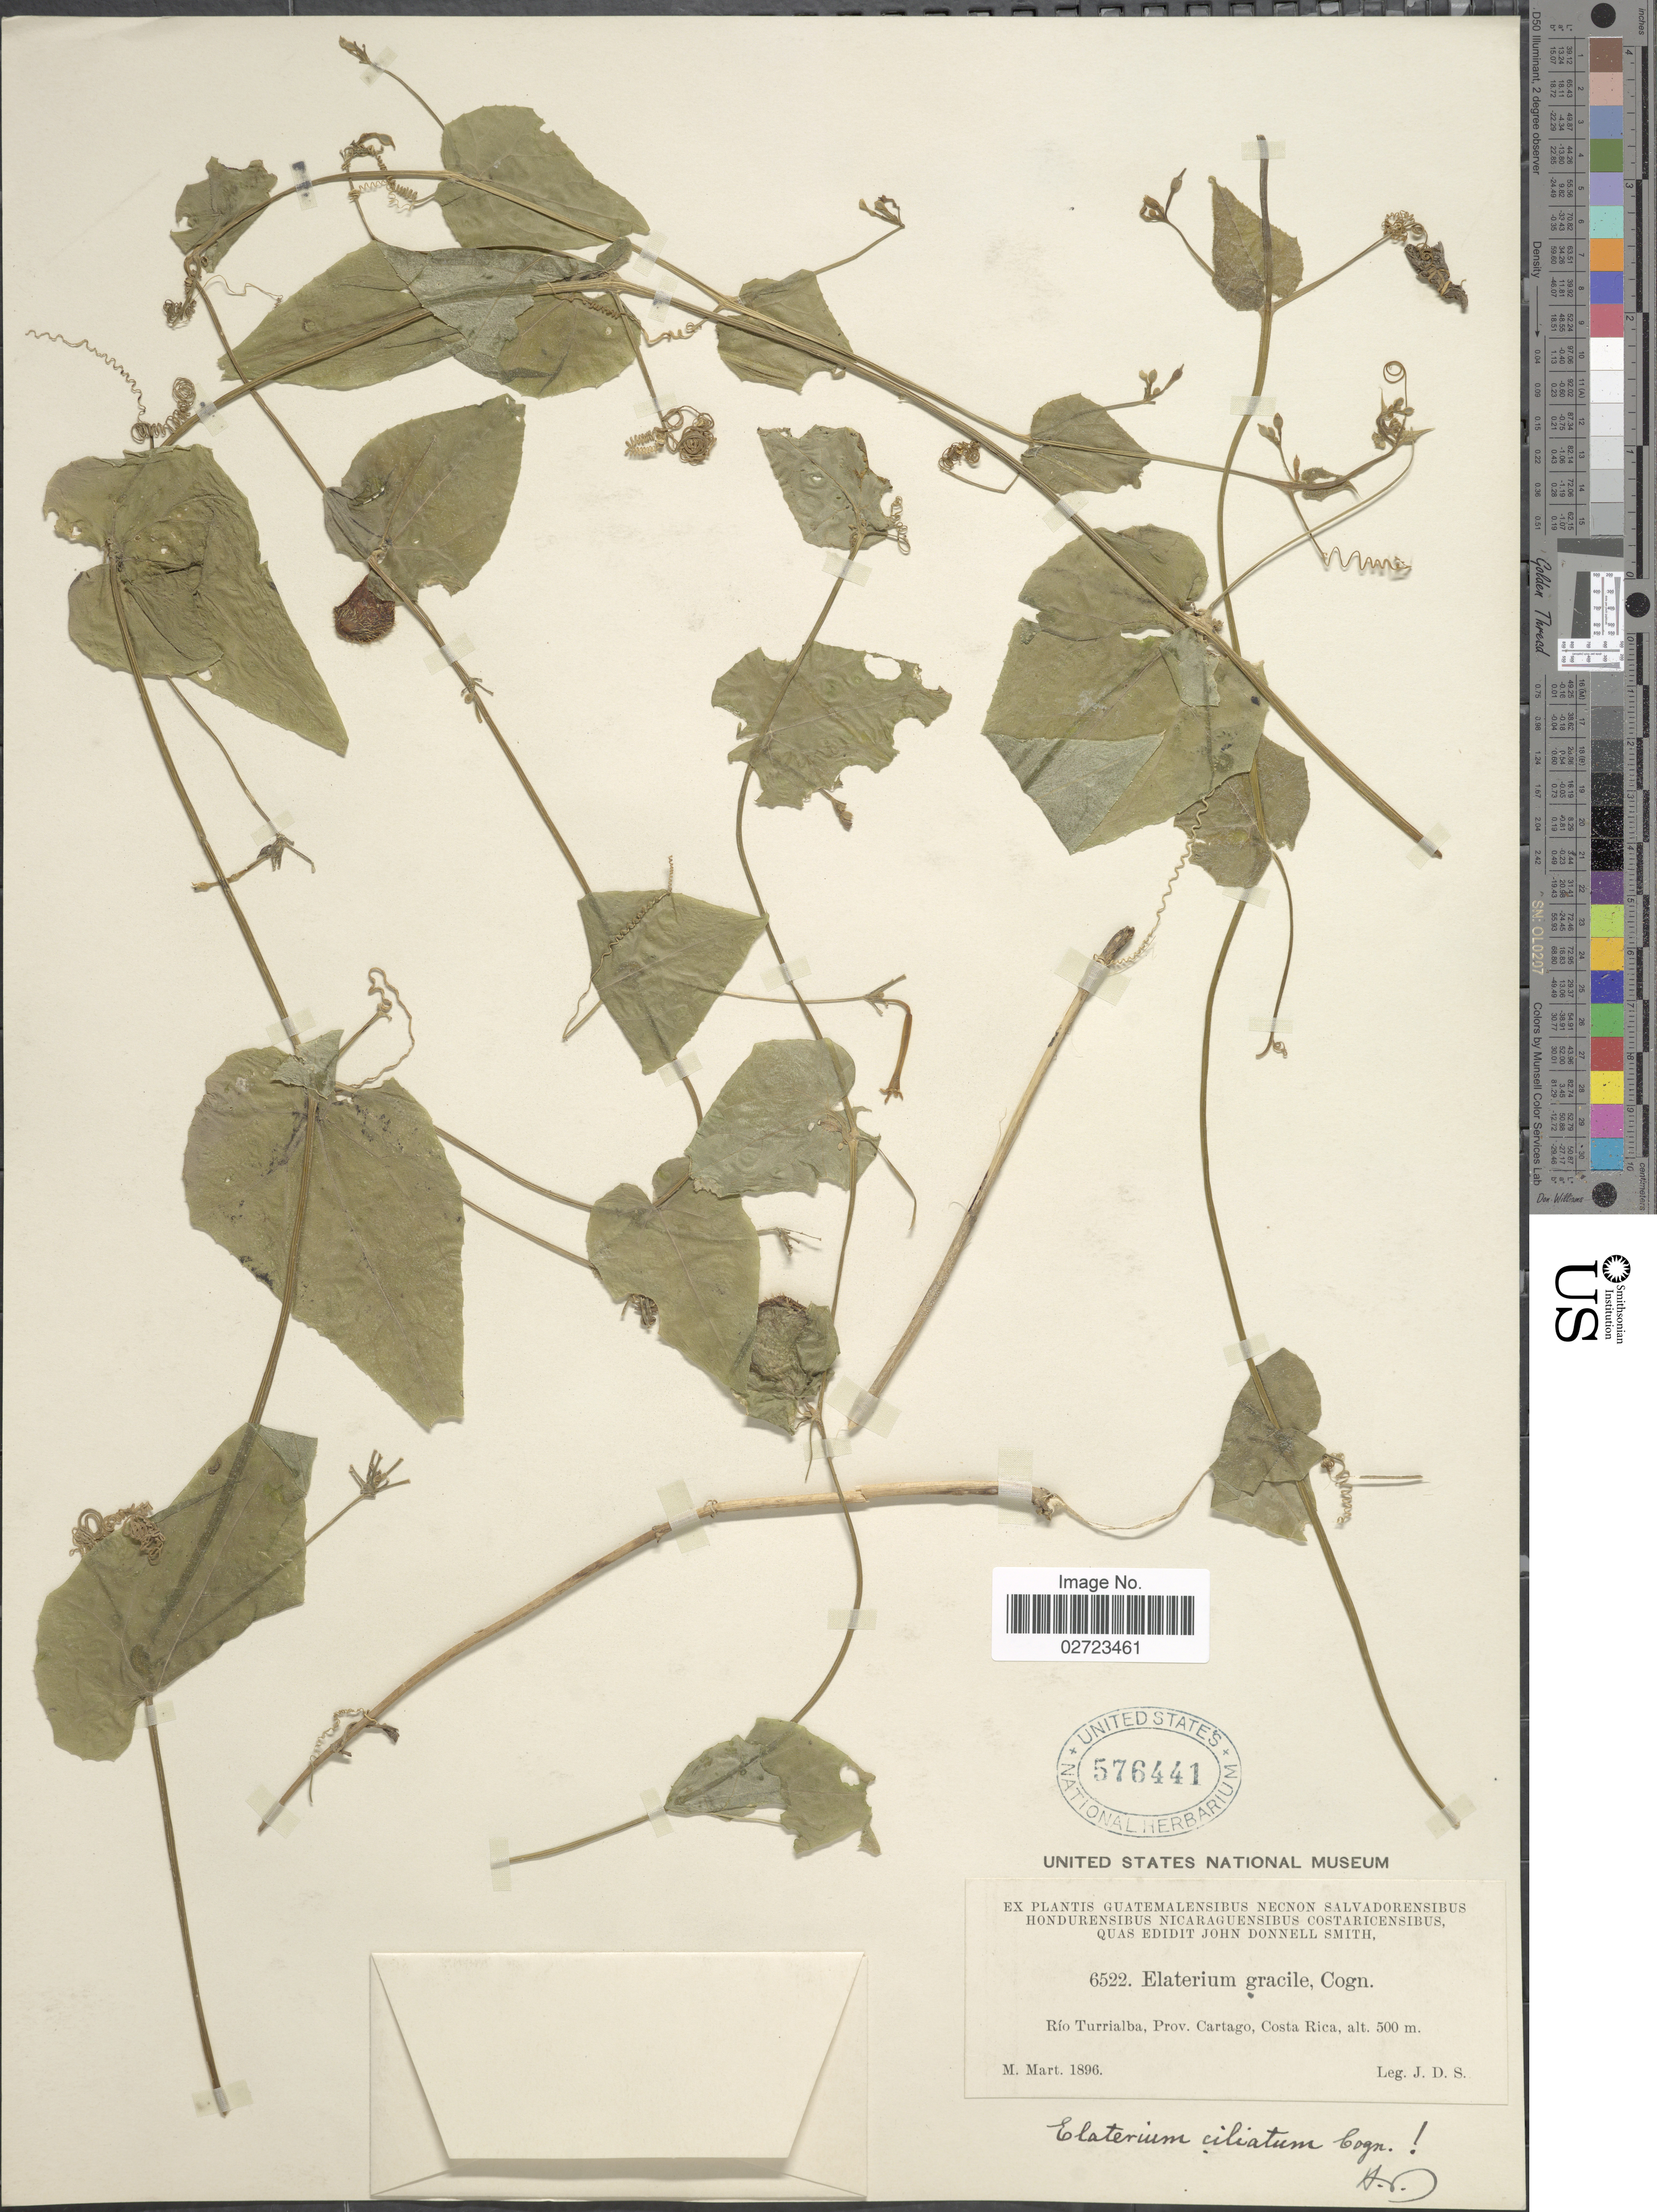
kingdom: Plantae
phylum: Tracheophyta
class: Magnoliopsida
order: Cucurbitales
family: Cucurbitaceae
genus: Cyclanthera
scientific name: Cyclanthera carthagenensis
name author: (Jacq.) H. Schaef. & S.S. Renner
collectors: J. Donnell Smith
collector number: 6522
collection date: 1896-03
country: Costa Rica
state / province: Cartago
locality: Rio Turrialba.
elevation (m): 500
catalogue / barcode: US 576441